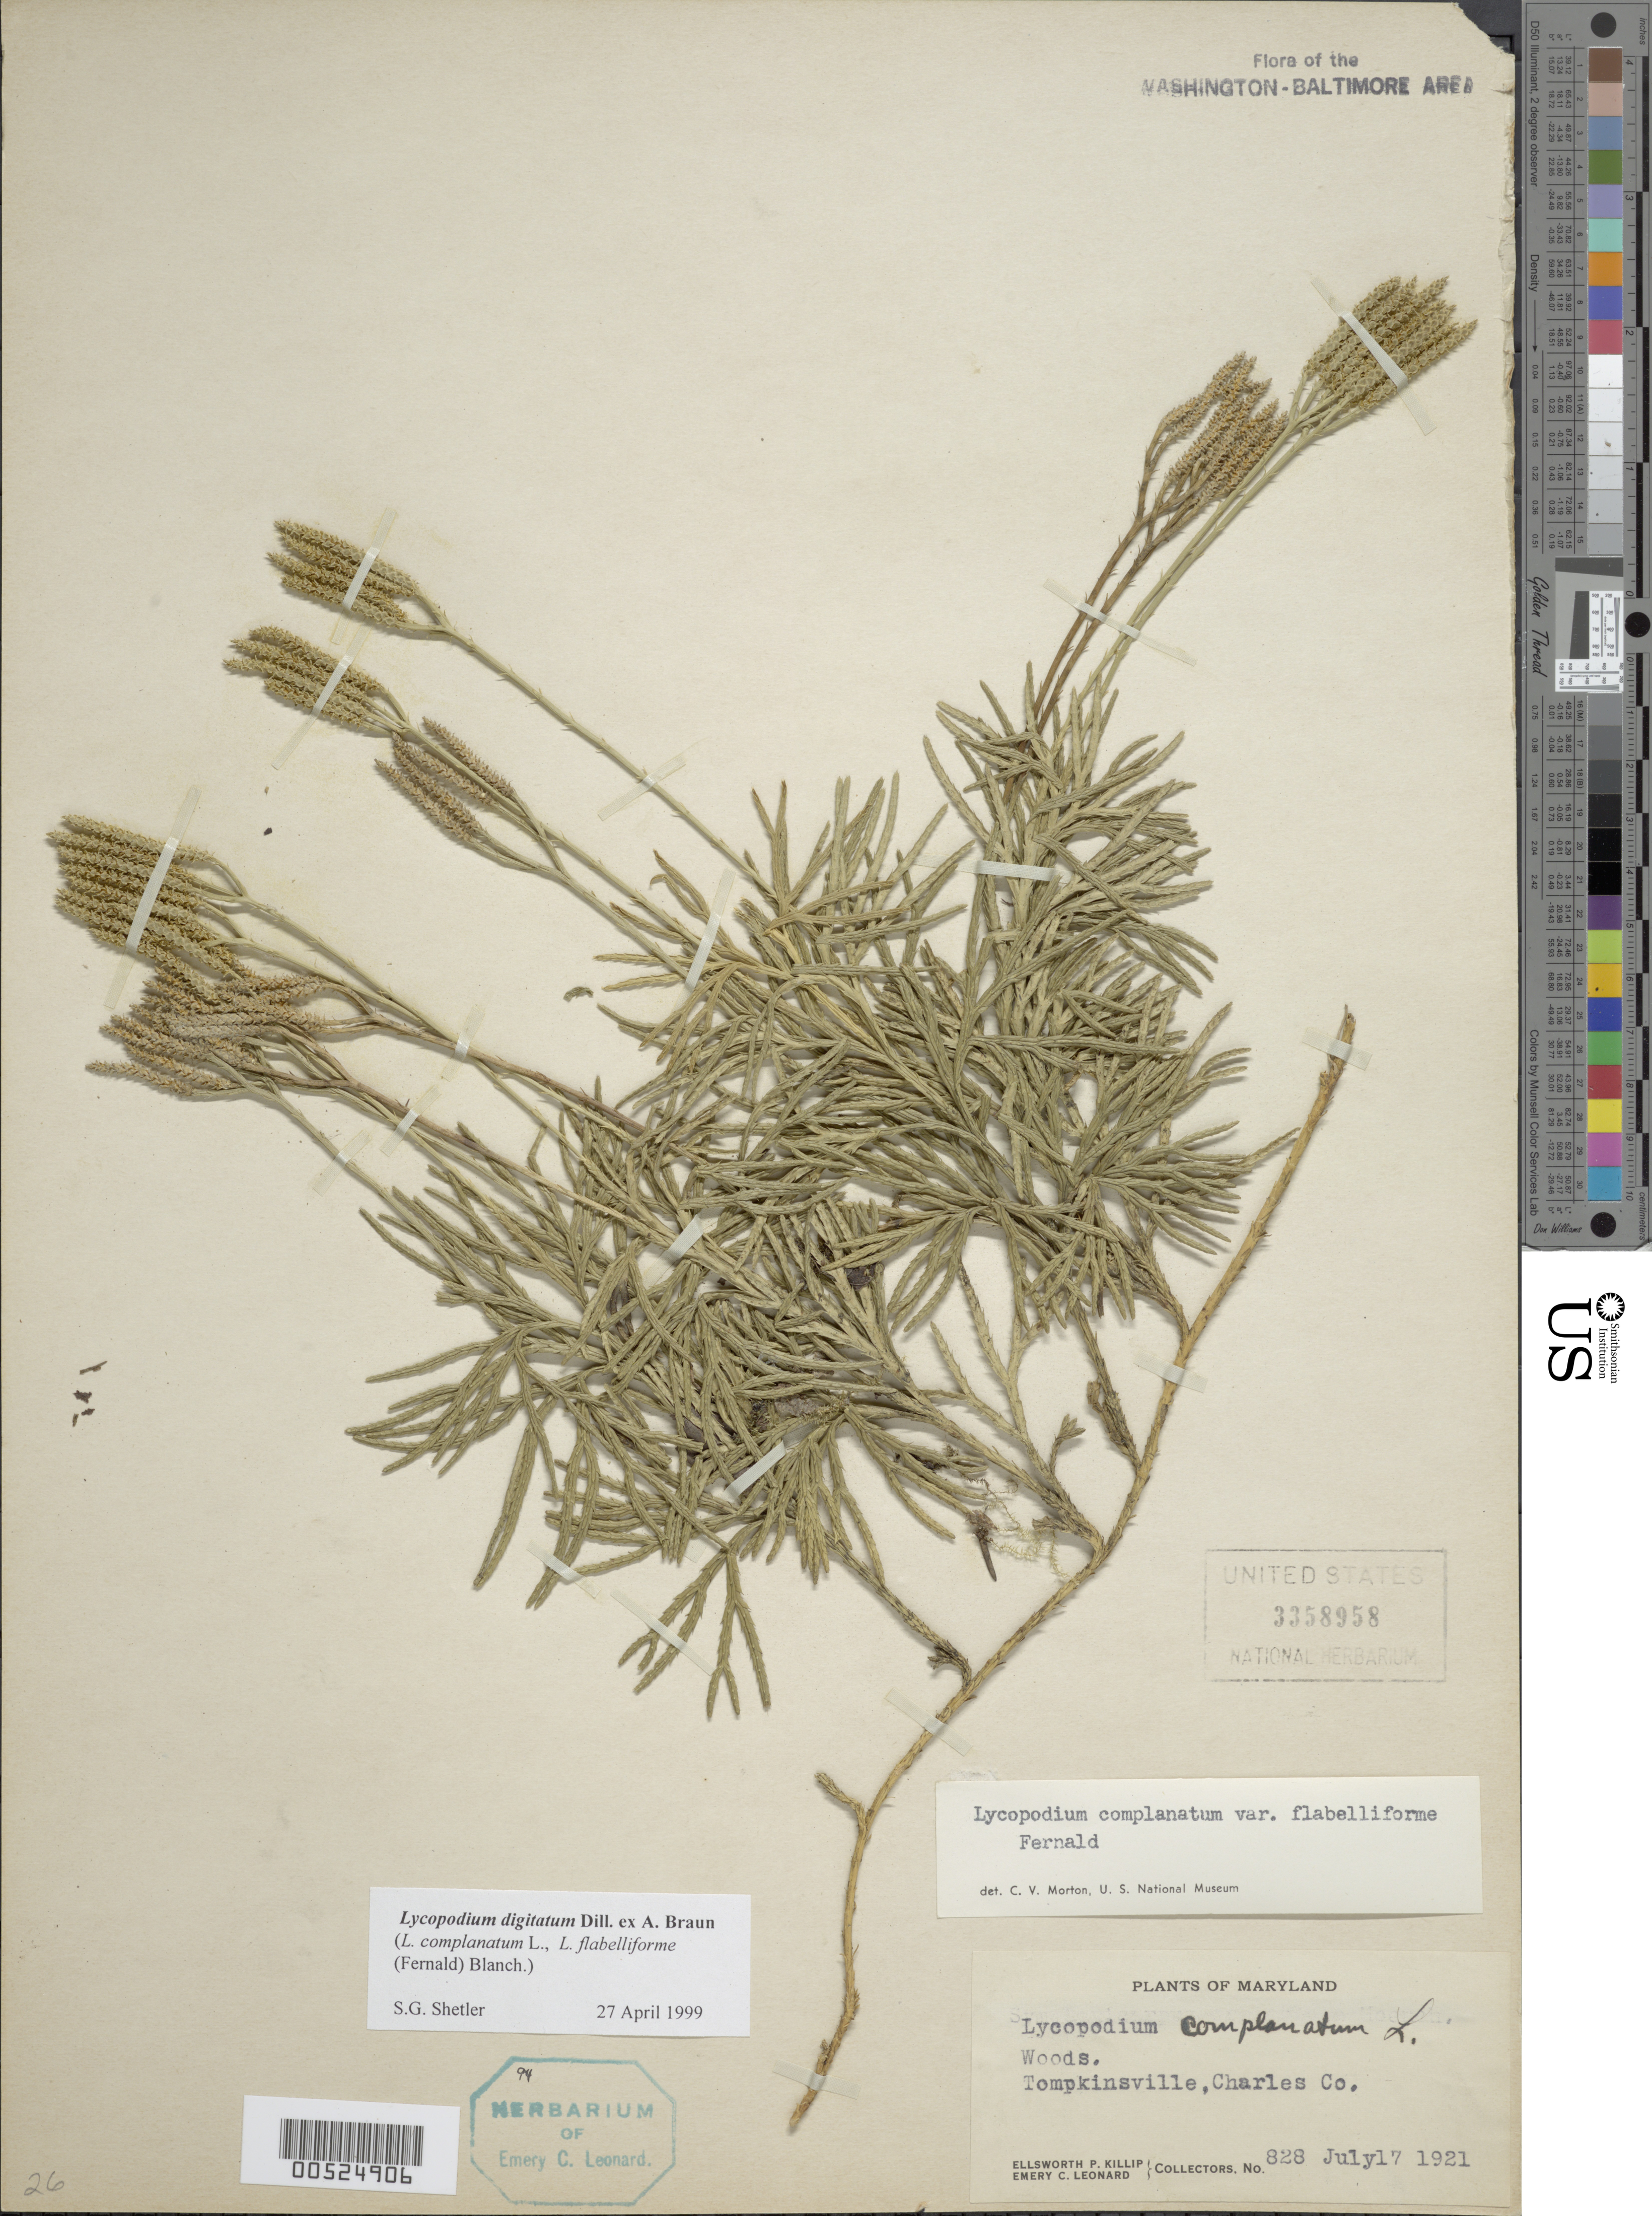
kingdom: Plantae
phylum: Tracheophyta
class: Lycopodiopsida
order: Lycopodiales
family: Lycopodiaceae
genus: Diphasiastrum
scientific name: Diphasiastrum digitatum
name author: (Dill. ex A. Braun) Holub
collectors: E. P. Killip & E. C. Leonard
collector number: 828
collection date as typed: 17 Jul 1921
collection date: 1921-07-17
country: United States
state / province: Maryland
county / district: Charles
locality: Tompkinsville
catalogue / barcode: US 3358958